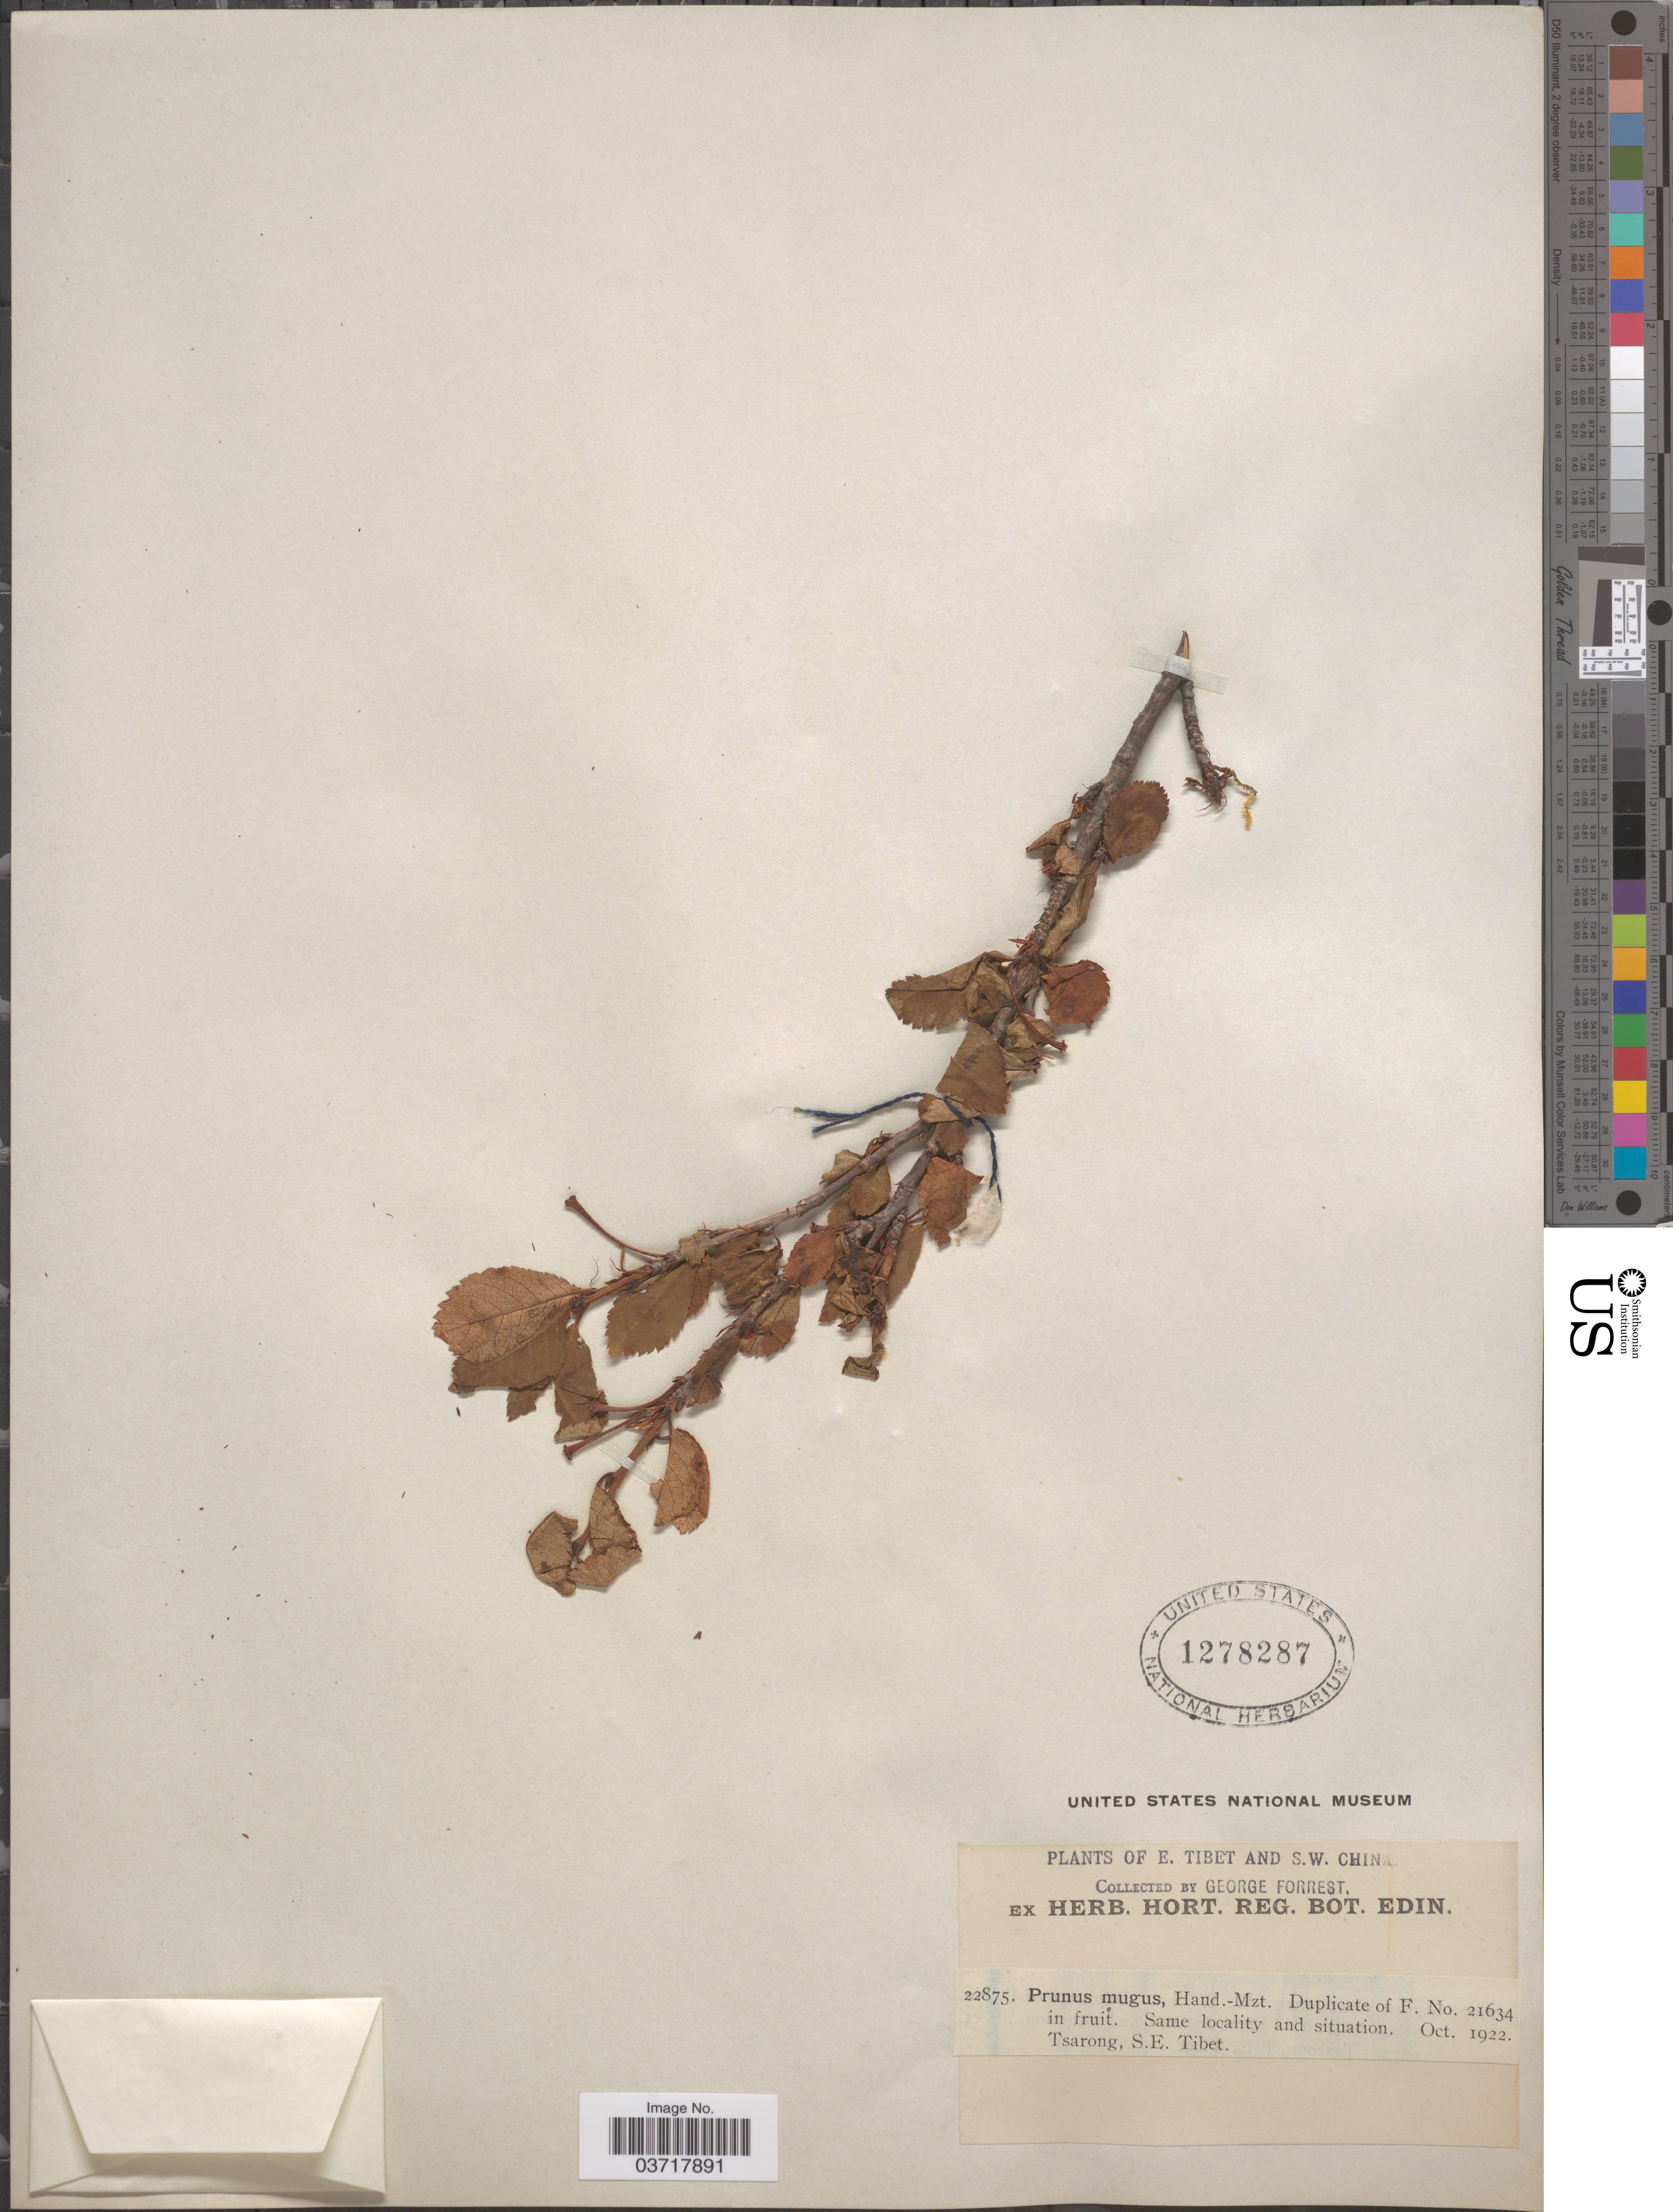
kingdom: Plantae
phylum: Tracheophyta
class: Magnoliopsida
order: Rosales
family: Rosaceae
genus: Prunus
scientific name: Prunus mugus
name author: Hand.-Mazz.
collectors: G. Forrest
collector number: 22875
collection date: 1922-10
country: China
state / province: Xizang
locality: S. W. China. Tsarong, S.E. Tibet.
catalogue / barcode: US 1278287